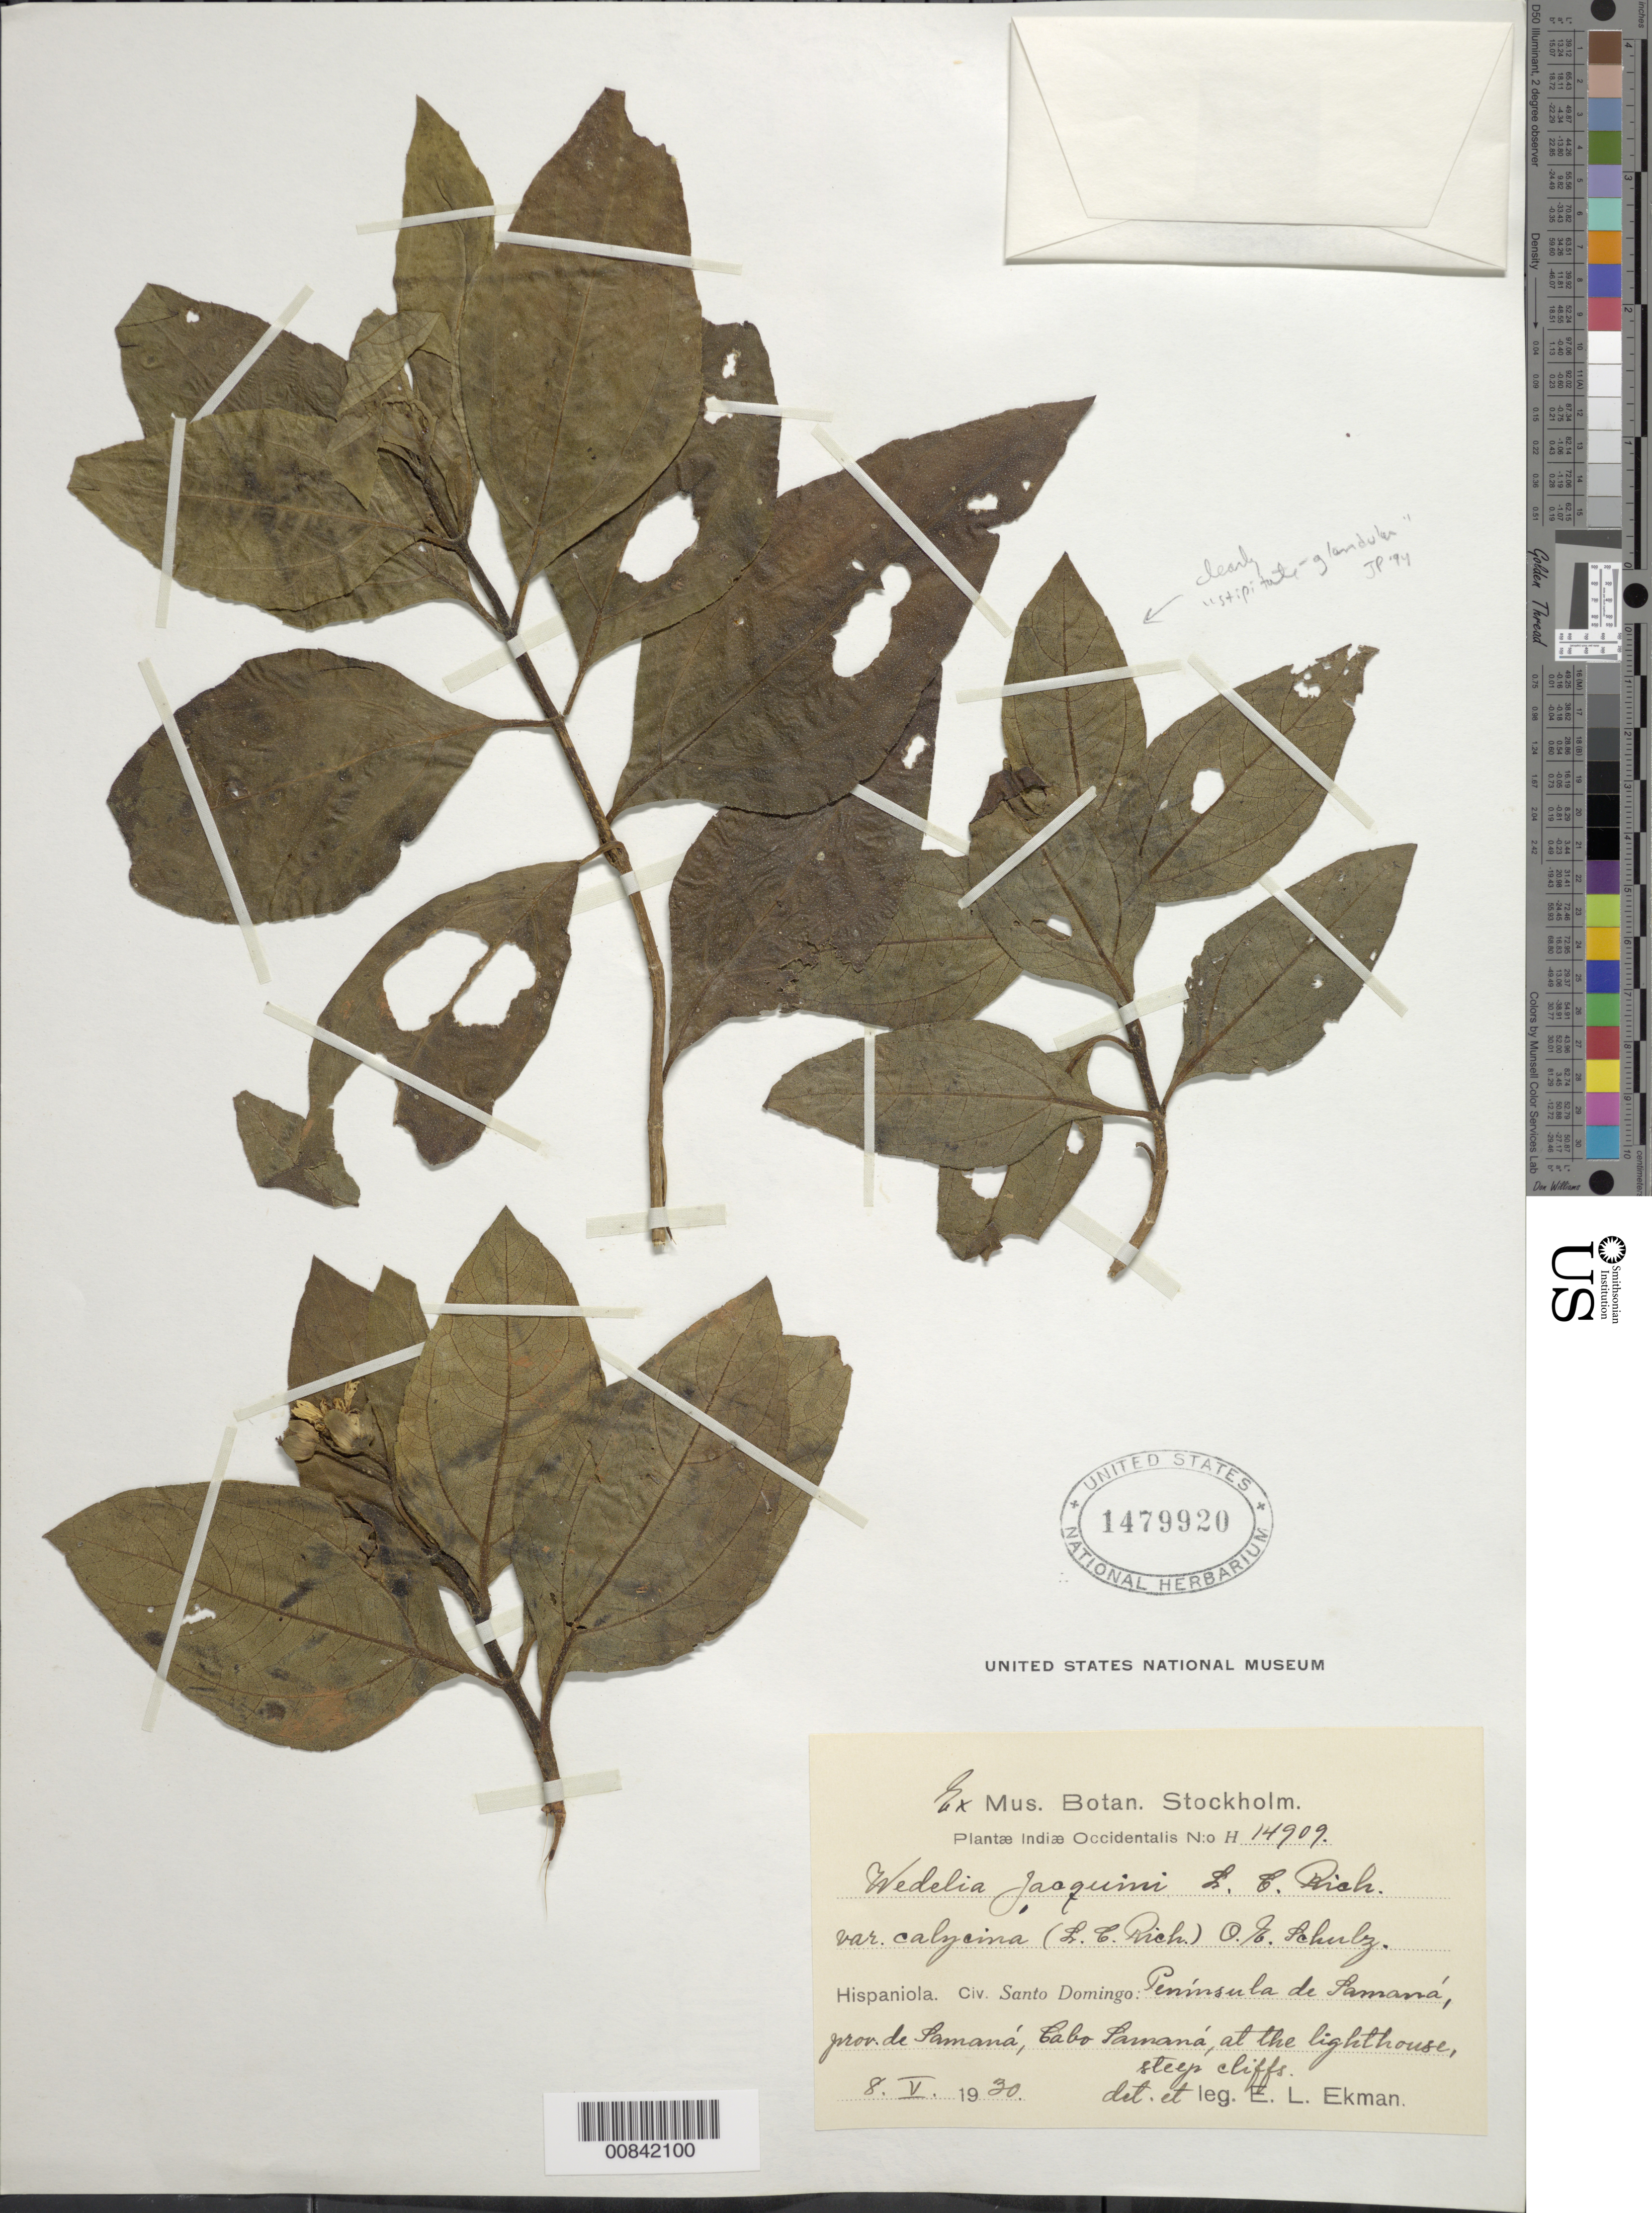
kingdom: Plantae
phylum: Tracheophyta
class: Magnoliopsida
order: Asterales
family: Asteraceae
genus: Wedelia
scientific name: Wedelia calycina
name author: Rich.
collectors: E. L. Ekman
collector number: H 14909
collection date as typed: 08 May 1920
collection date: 1920-05-08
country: Dominican Republic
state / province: Samana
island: Hispaniola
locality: Peninsula de Samaná, Cabo Samaná, at the lighthouse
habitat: Steep cliffs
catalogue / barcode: US 1479920